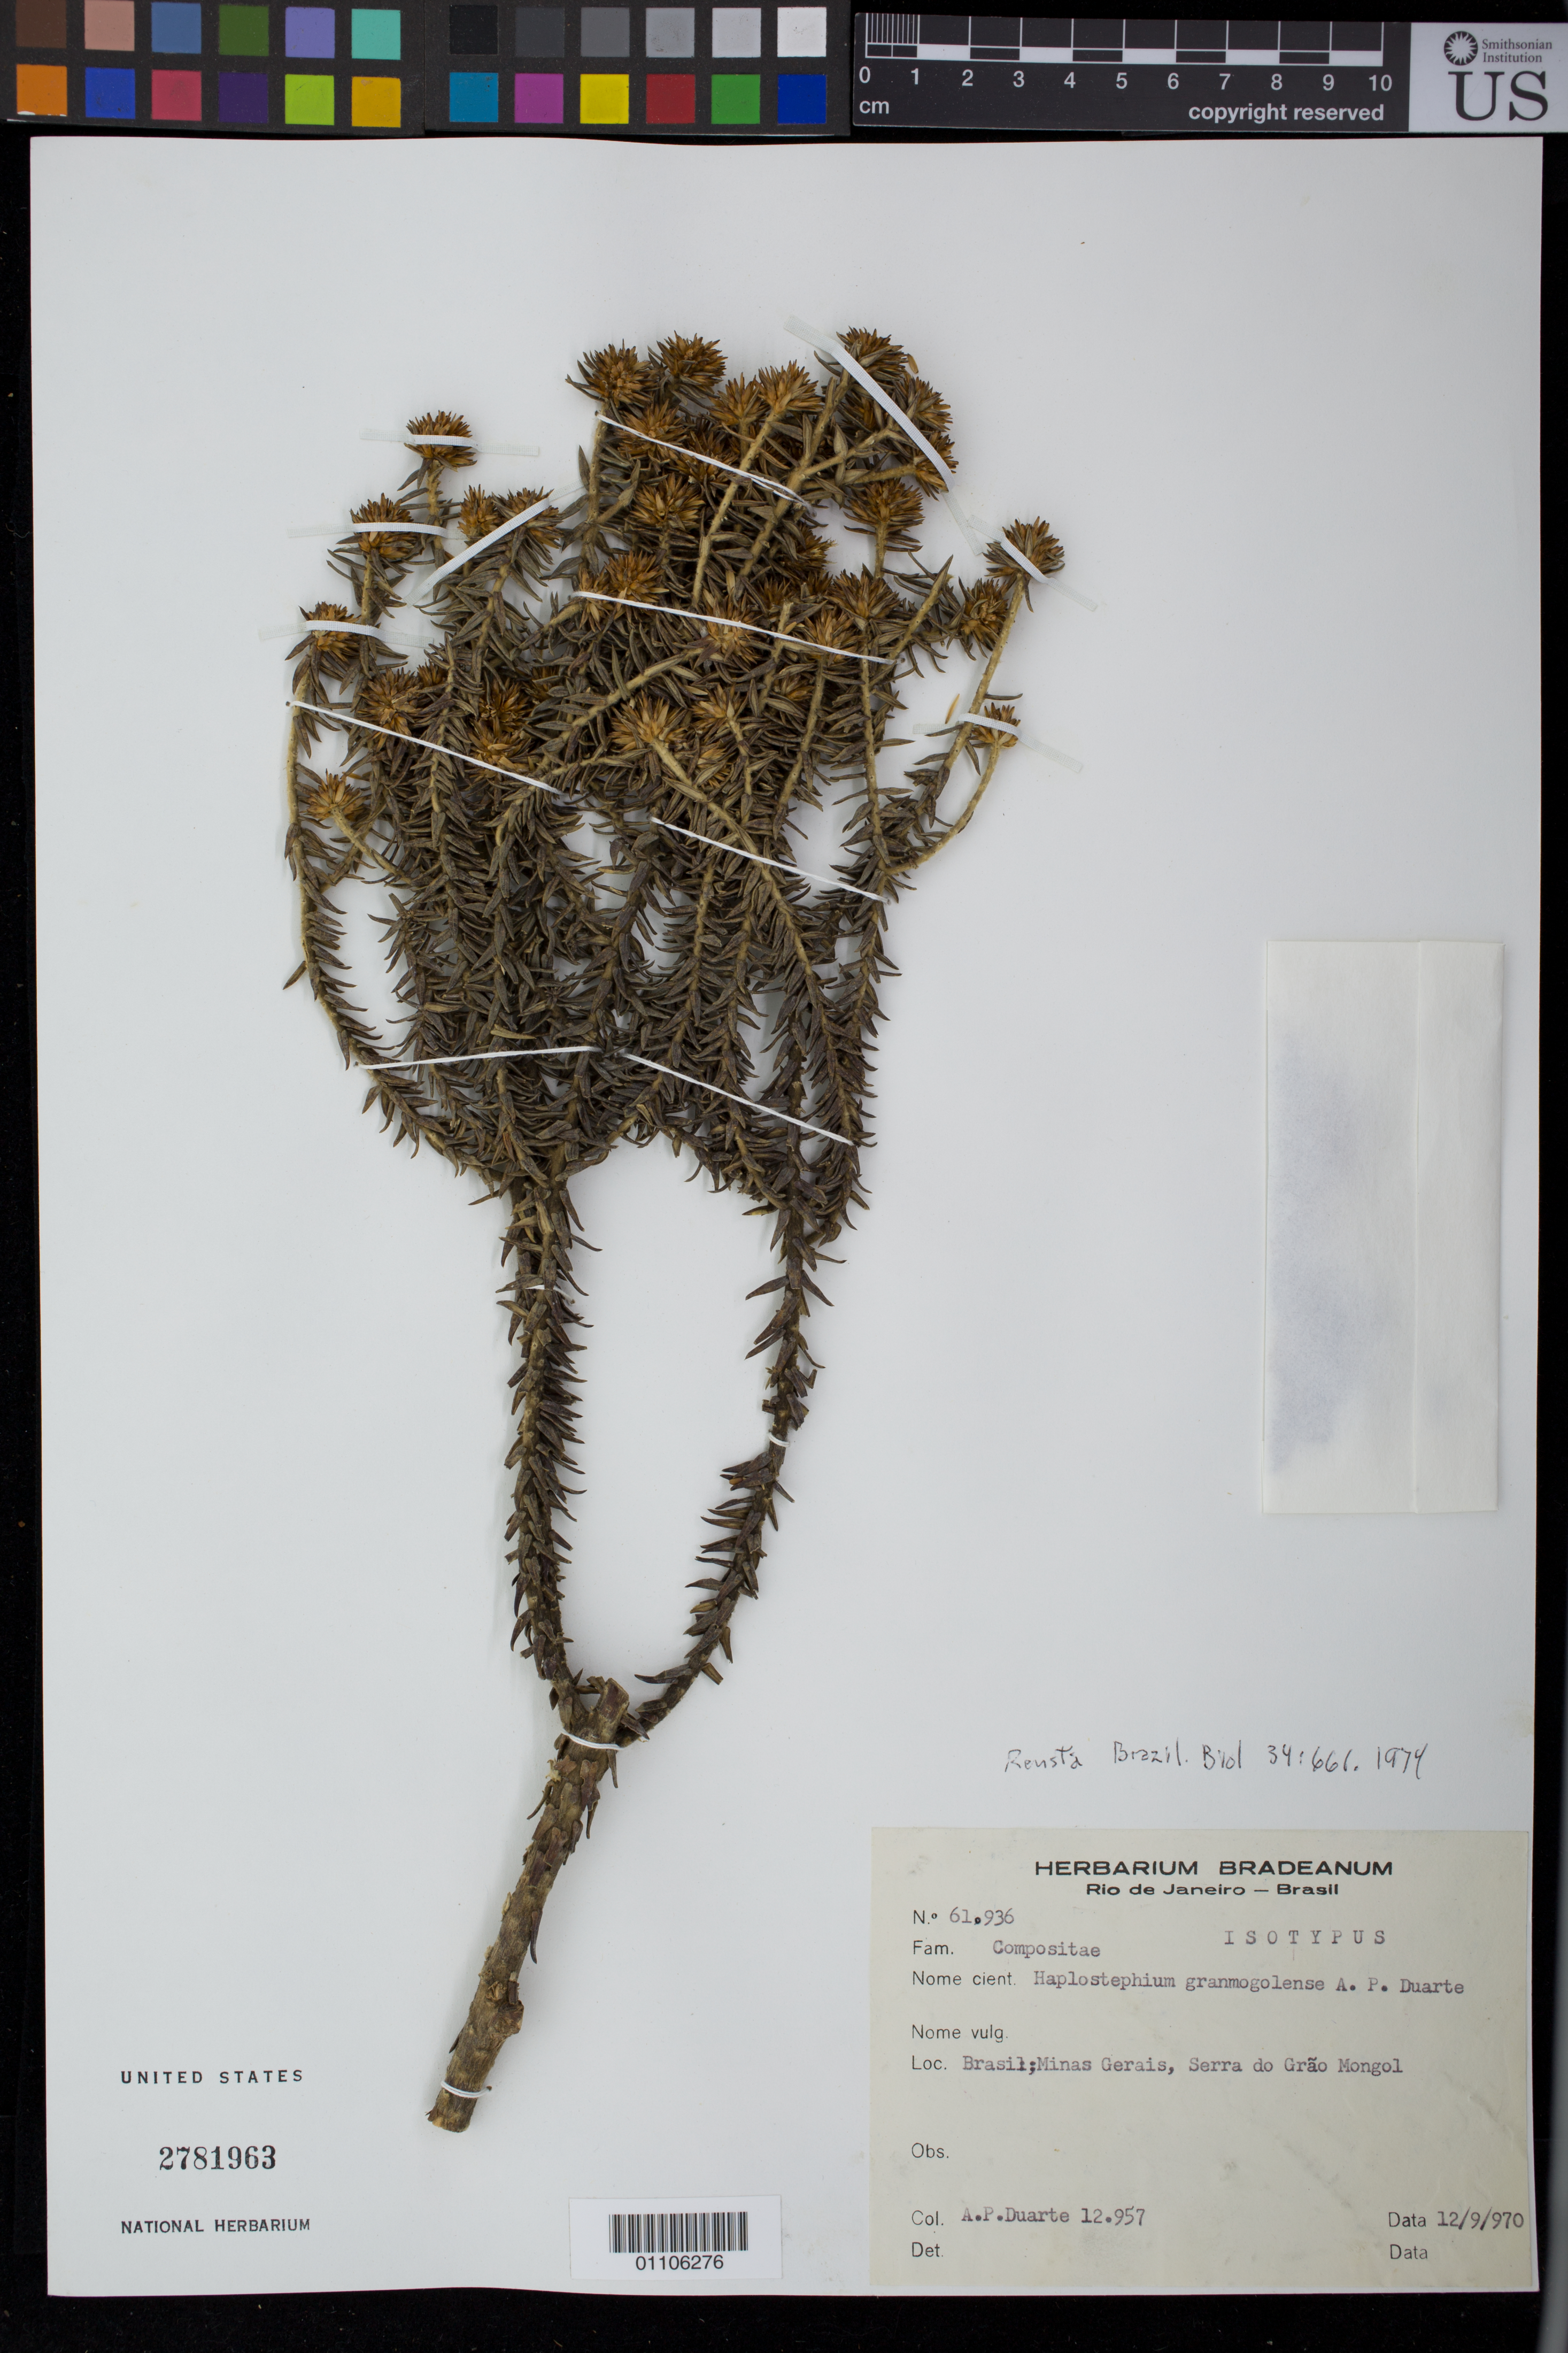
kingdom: Plantae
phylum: Tracheophyta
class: Magnoliopsida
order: Asterales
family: Asteraceae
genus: Haplostephium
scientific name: Haplostephium granmogolense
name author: Duarte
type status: Isotype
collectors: A. P. Duarte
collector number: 12957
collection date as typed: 12/9/970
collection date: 1970-09-12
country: Brazil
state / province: Minas Gerais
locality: Minas Gerais, Serra do Grão Mongol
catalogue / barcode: US 2781963